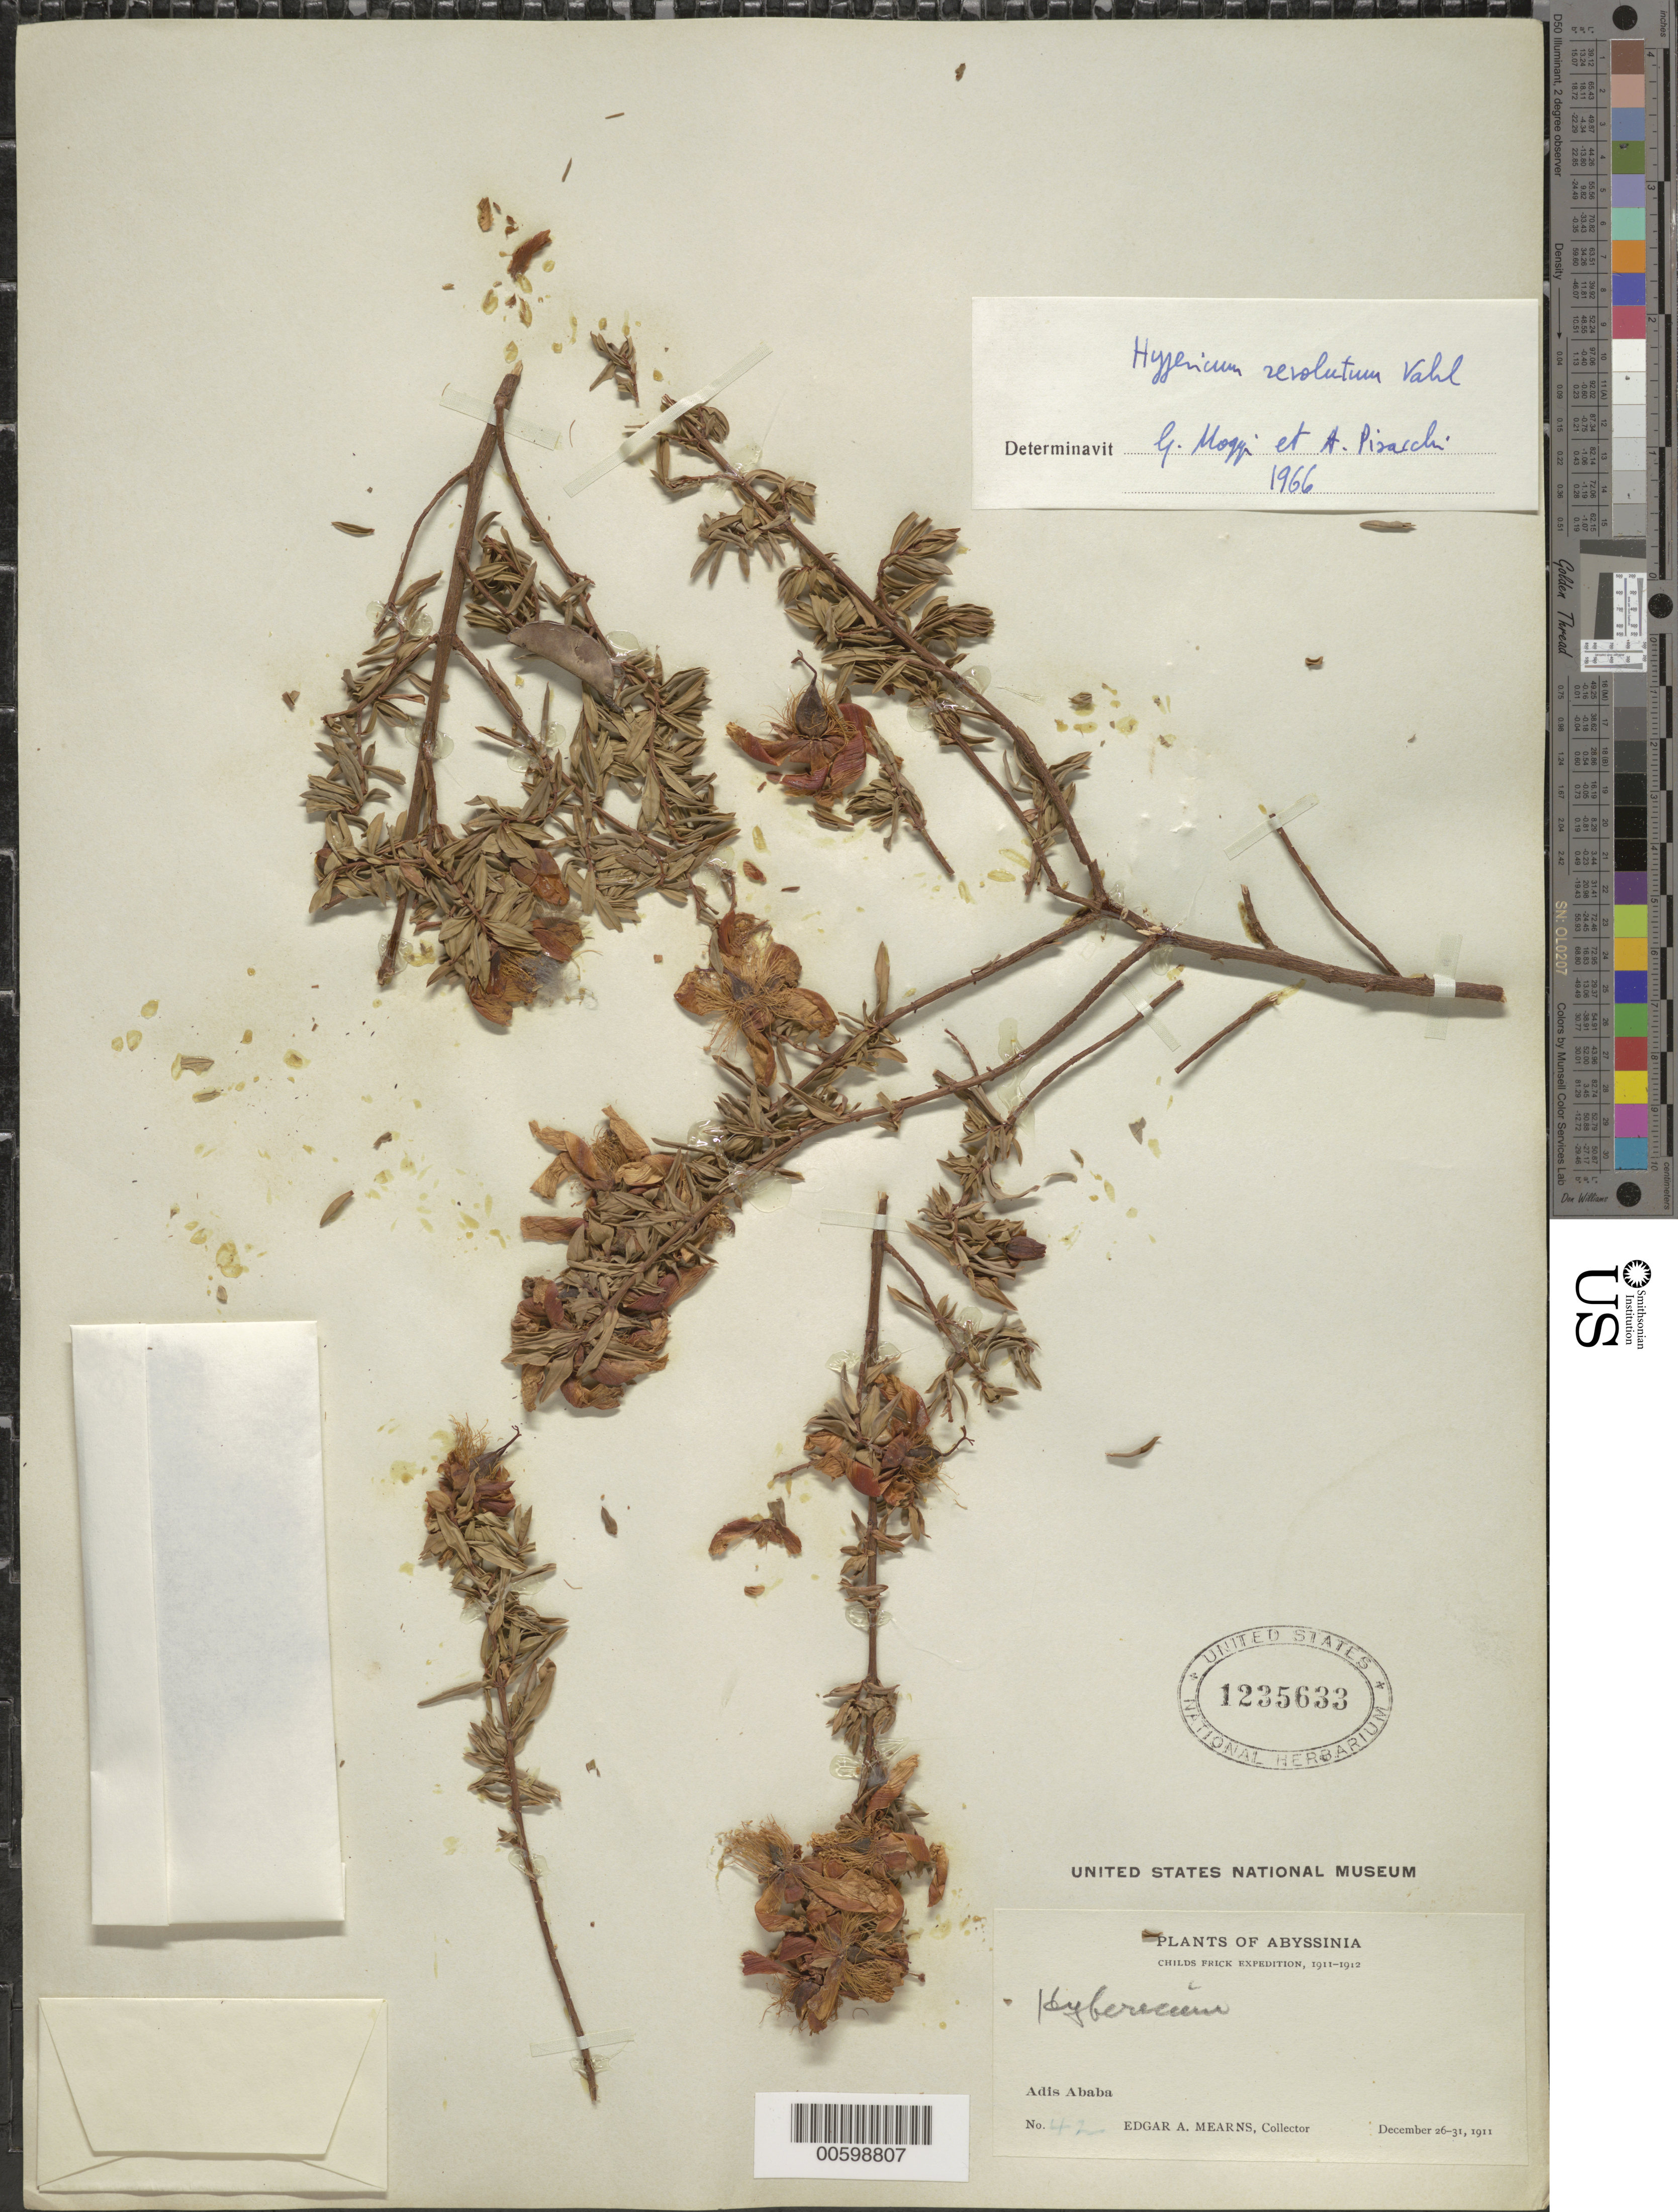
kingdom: Plantae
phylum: Tracheophyta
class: Magnoliopsida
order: Malpighiales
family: Hypericaceae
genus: Hypericum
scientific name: Hypericum revolutum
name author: Vahl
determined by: Moggi, G. & Pisarch, --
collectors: E. A. Mearns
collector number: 42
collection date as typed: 26 Dec 1911 to 31 Dec 1911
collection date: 1911-12-26/1911-12-31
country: Ethiopia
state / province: Oromiya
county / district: Shewa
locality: Addis Ababa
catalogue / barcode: US 1235633